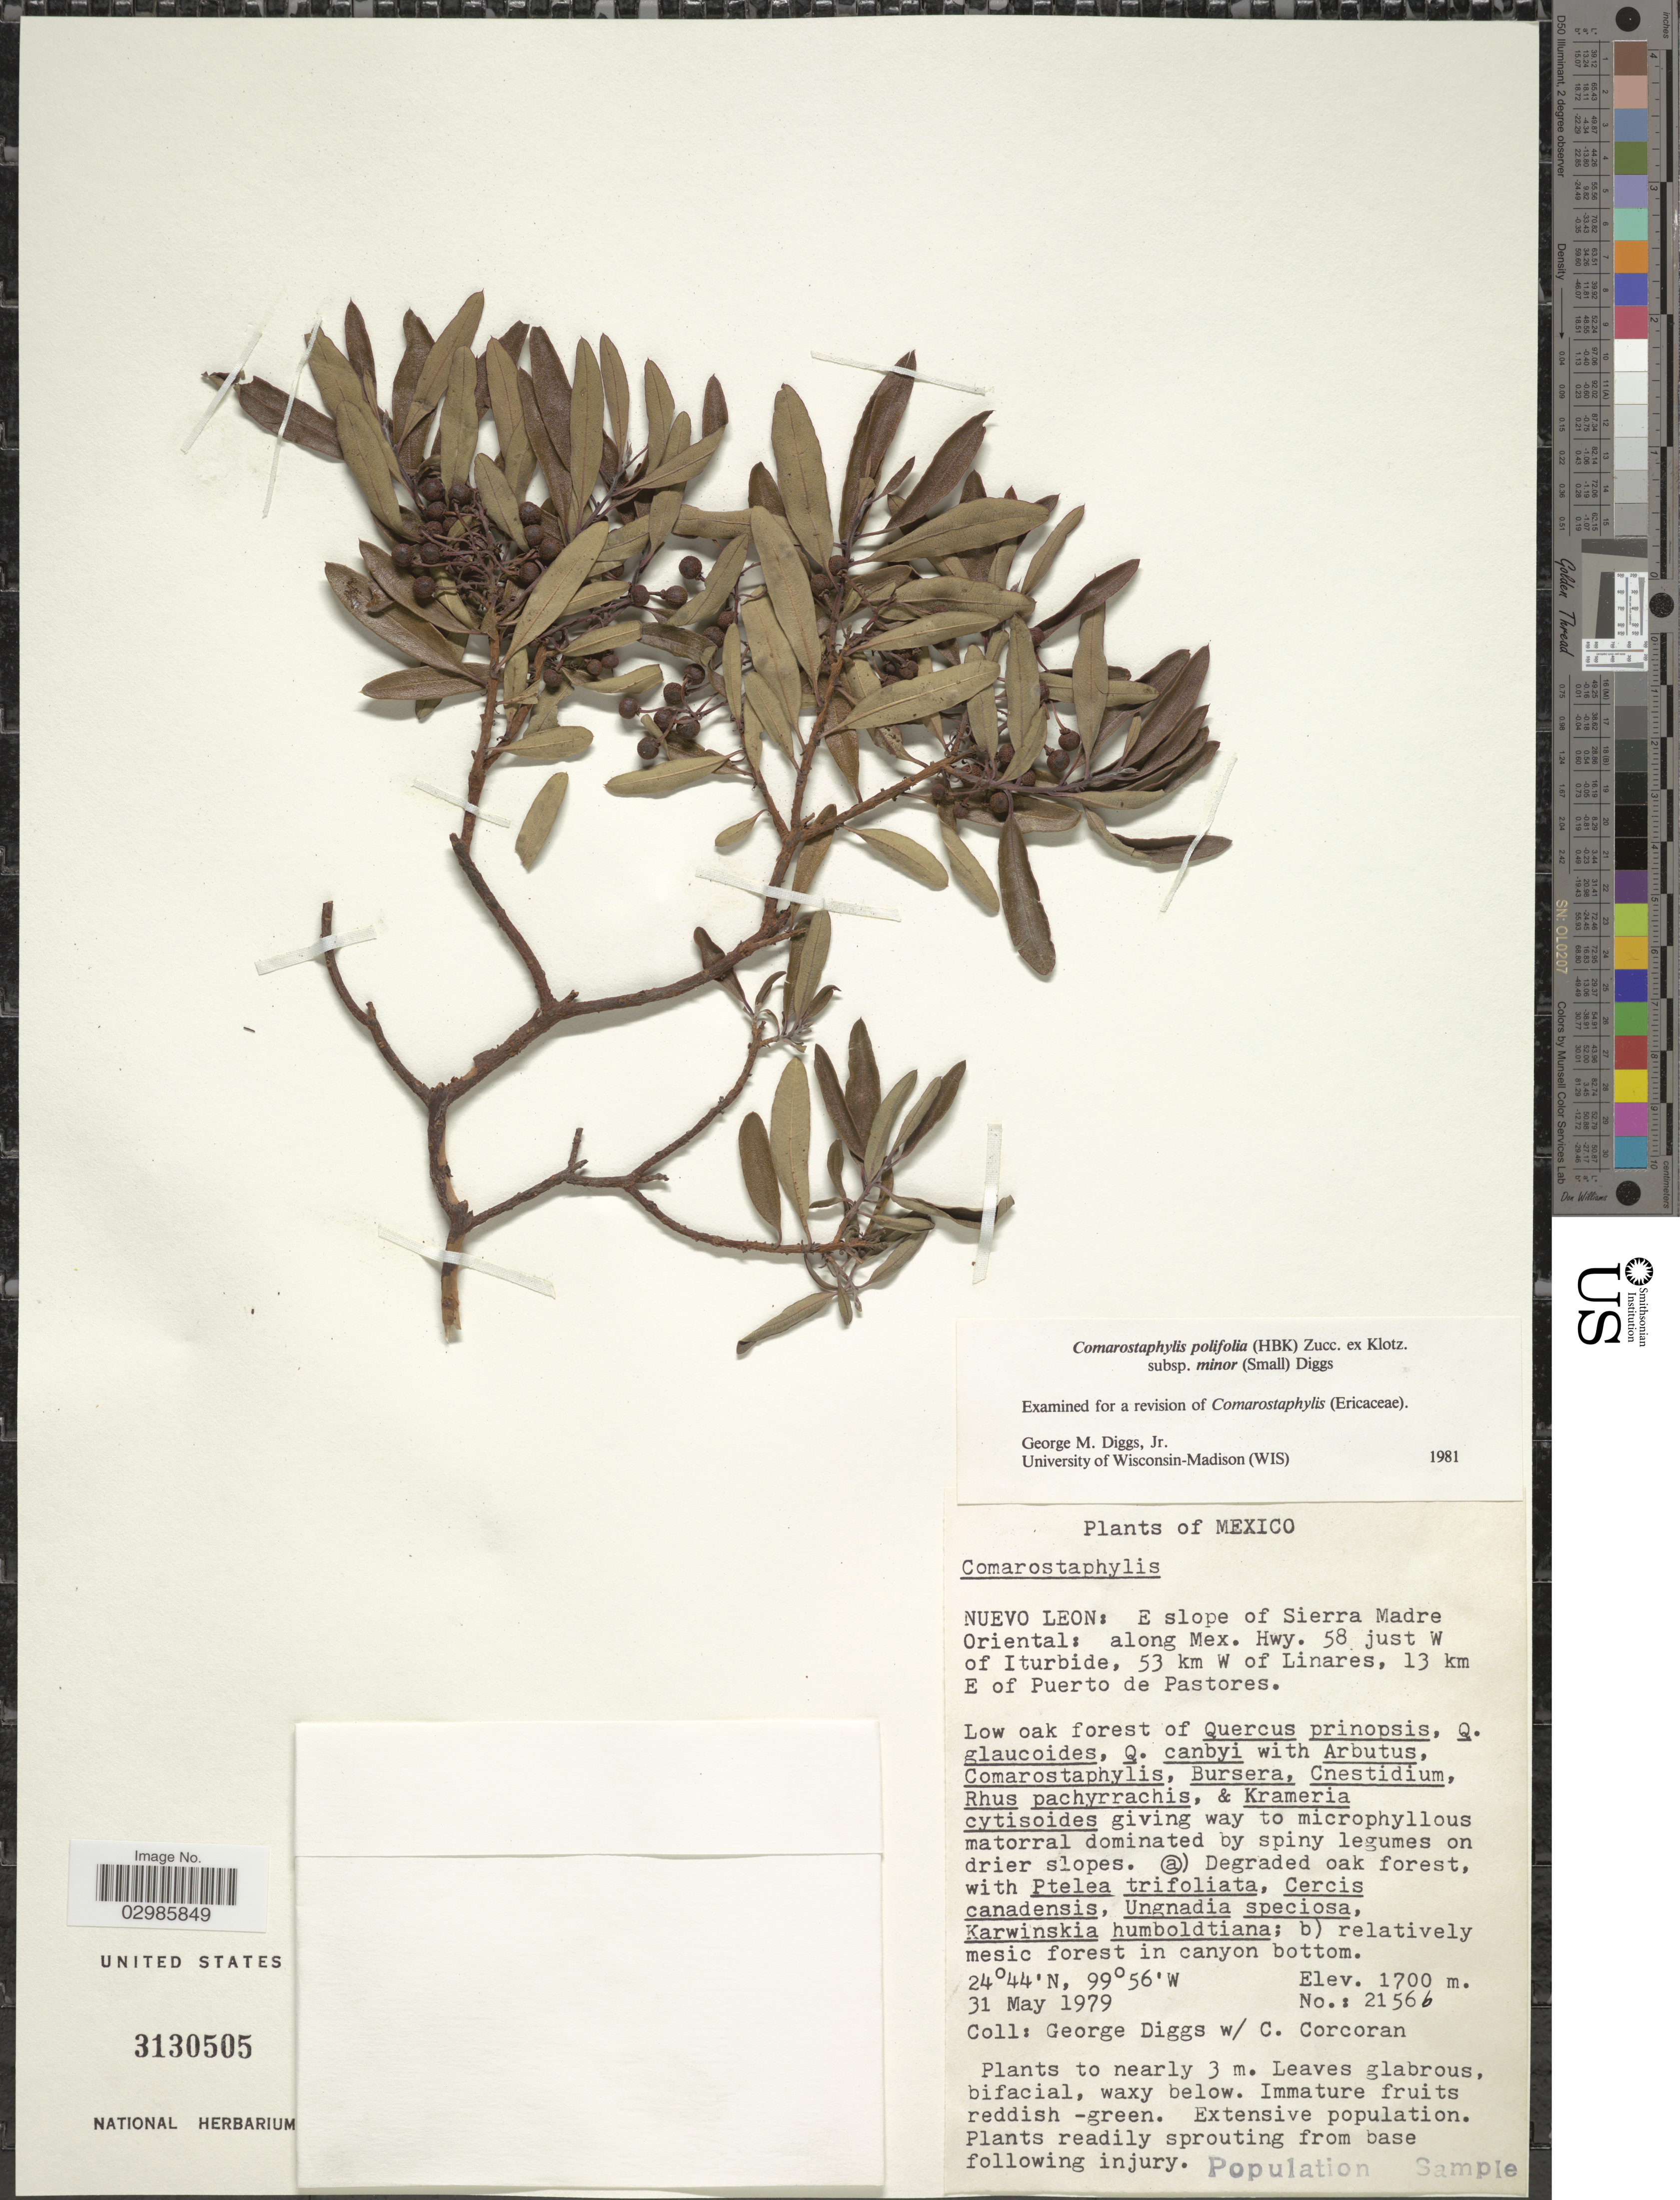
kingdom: Plantae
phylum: Tracheophyta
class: Magnoliopsida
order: Ericales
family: Ericaceae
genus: Comarostaphylis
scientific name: Comarostaphylis polifolia subsp. minor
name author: (Small) Diggs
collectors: G. Diggs & C. Corcoran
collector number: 2156b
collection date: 1979-05-31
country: Mexico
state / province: Nuevo León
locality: E slope of Sierra Madre Oriental: along Mex. Hwy. 58 just W of Iturbide, 53 km W of Linhares, 13 km E of Puerto de Pastores.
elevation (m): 1700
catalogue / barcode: US 3130505